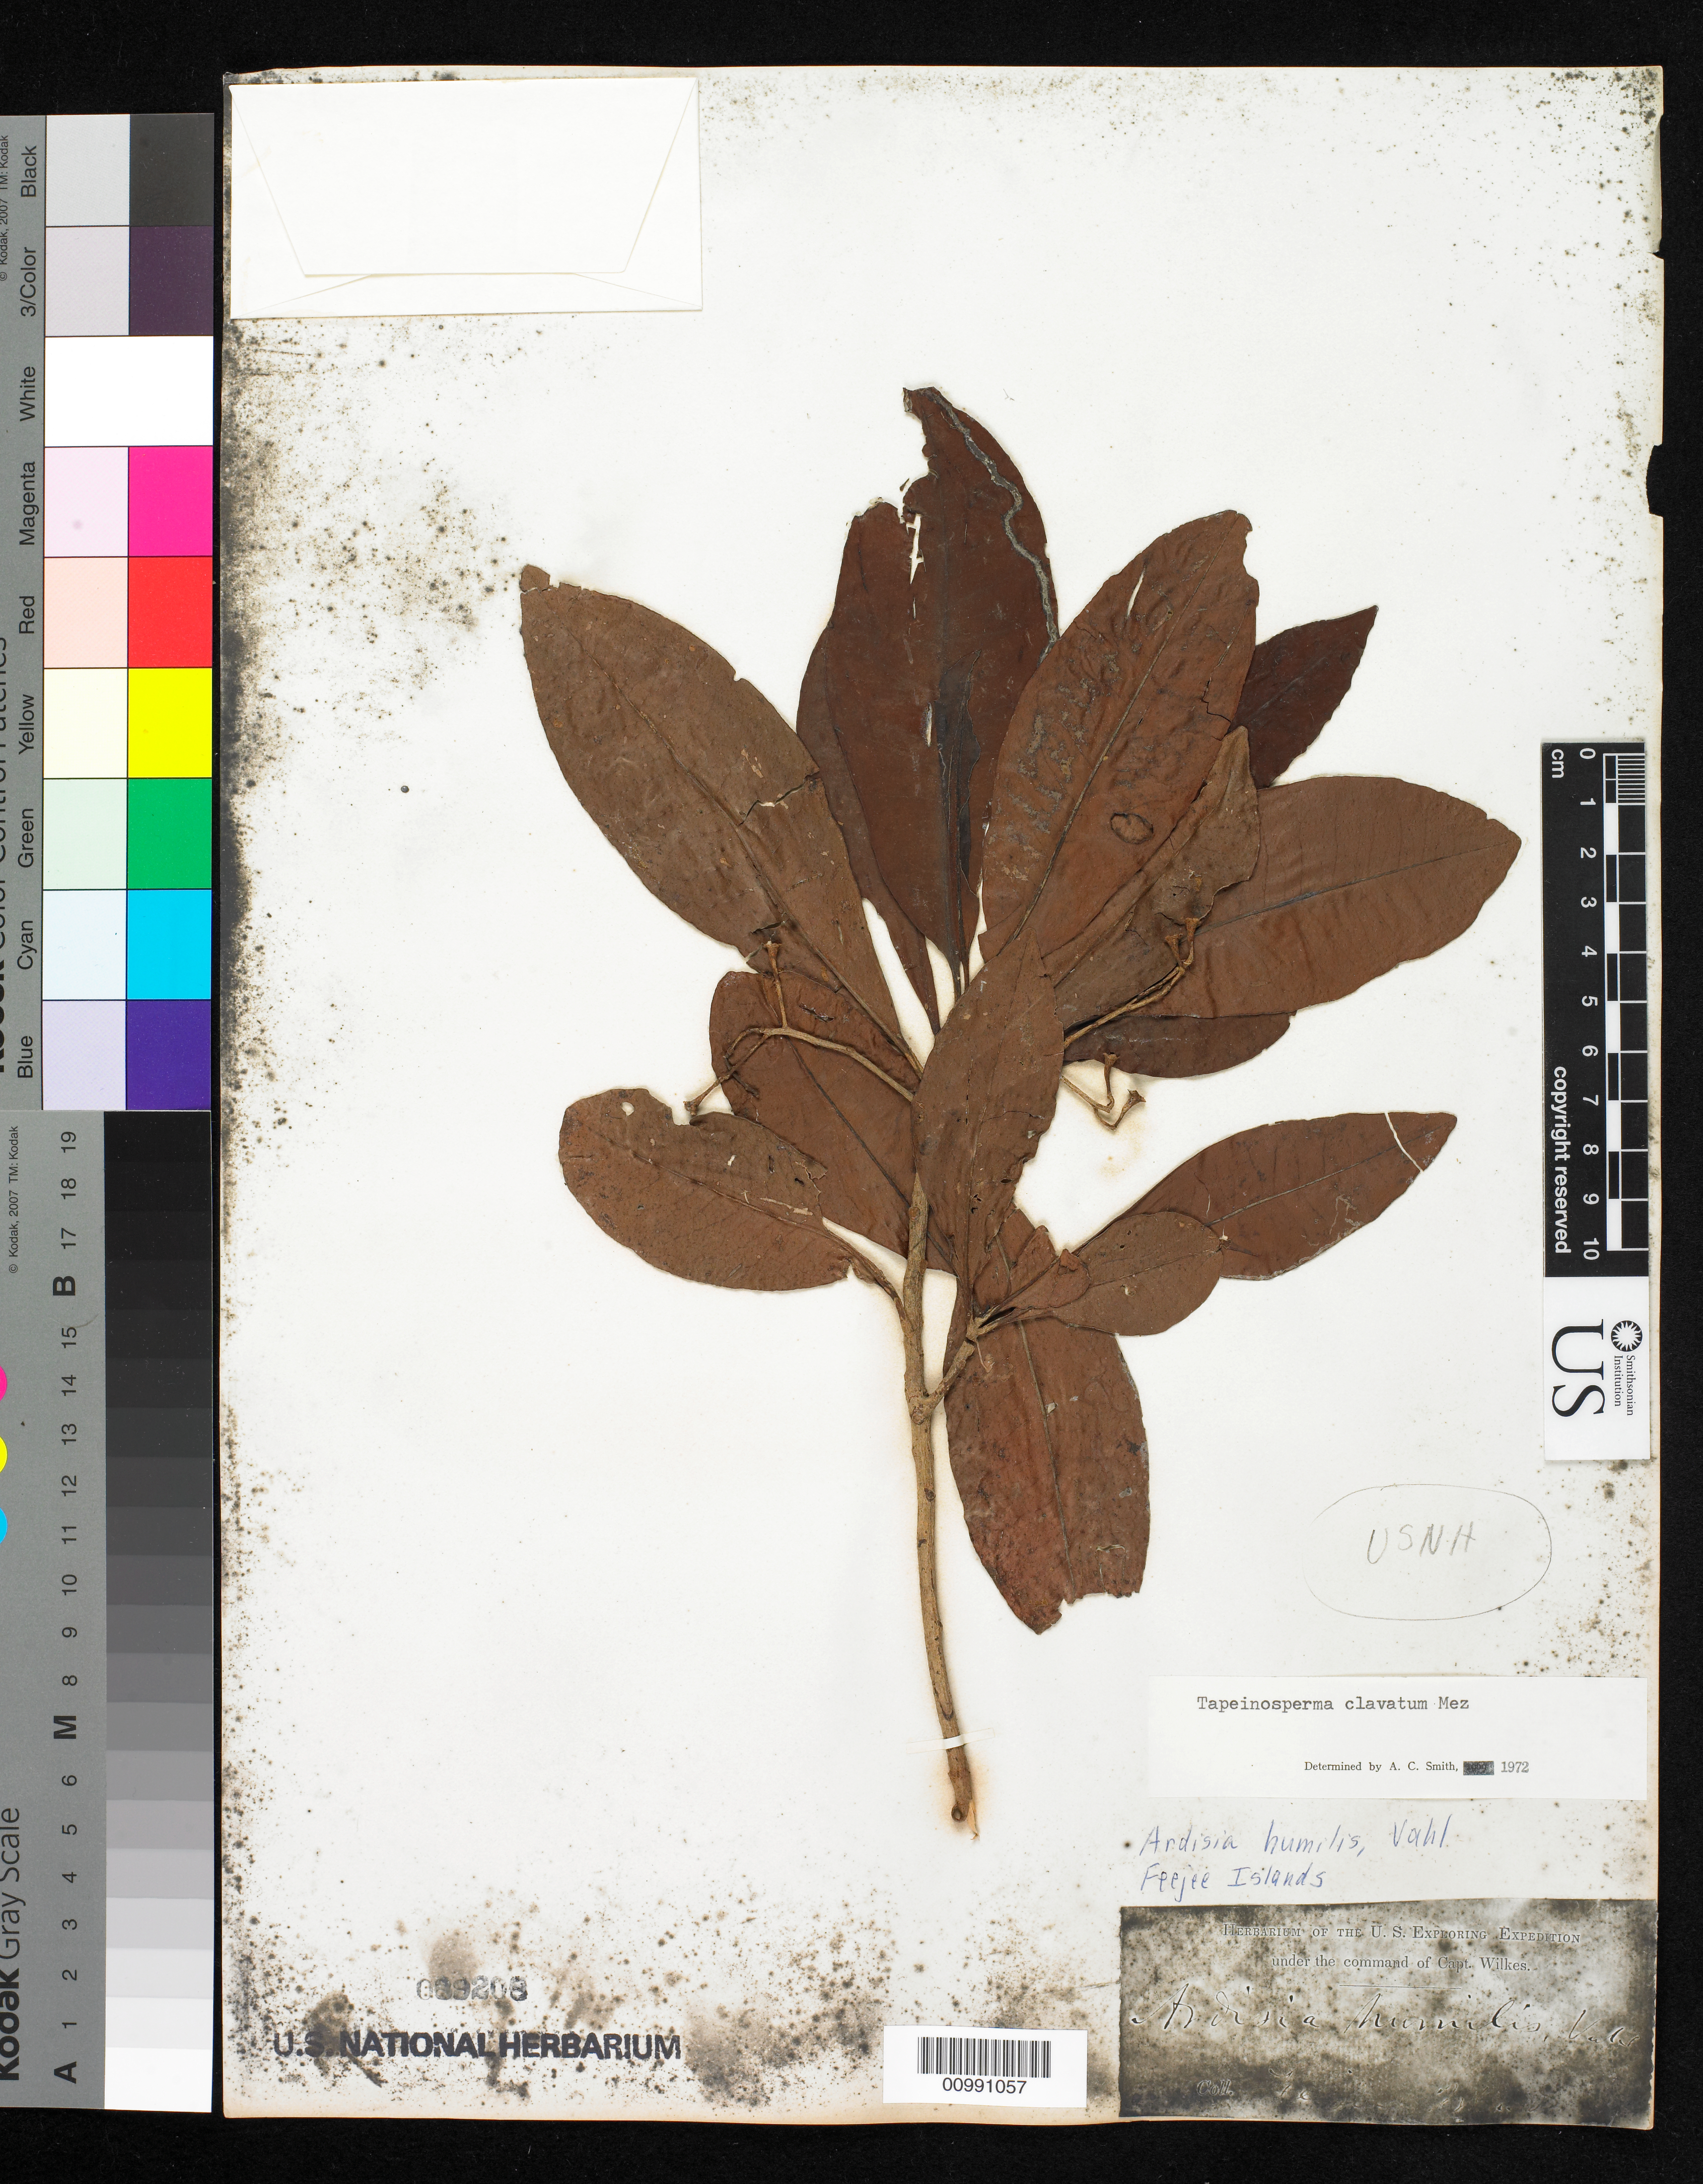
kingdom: Plantae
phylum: Tracheophyta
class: Magnoliopsida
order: Ericales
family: Primulaceae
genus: Tapeinosperma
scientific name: Tapeinosperma clavatum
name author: Mez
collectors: Wilkes Explor. Exped.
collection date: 1838/1842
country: Fiji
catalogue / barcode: US 89208